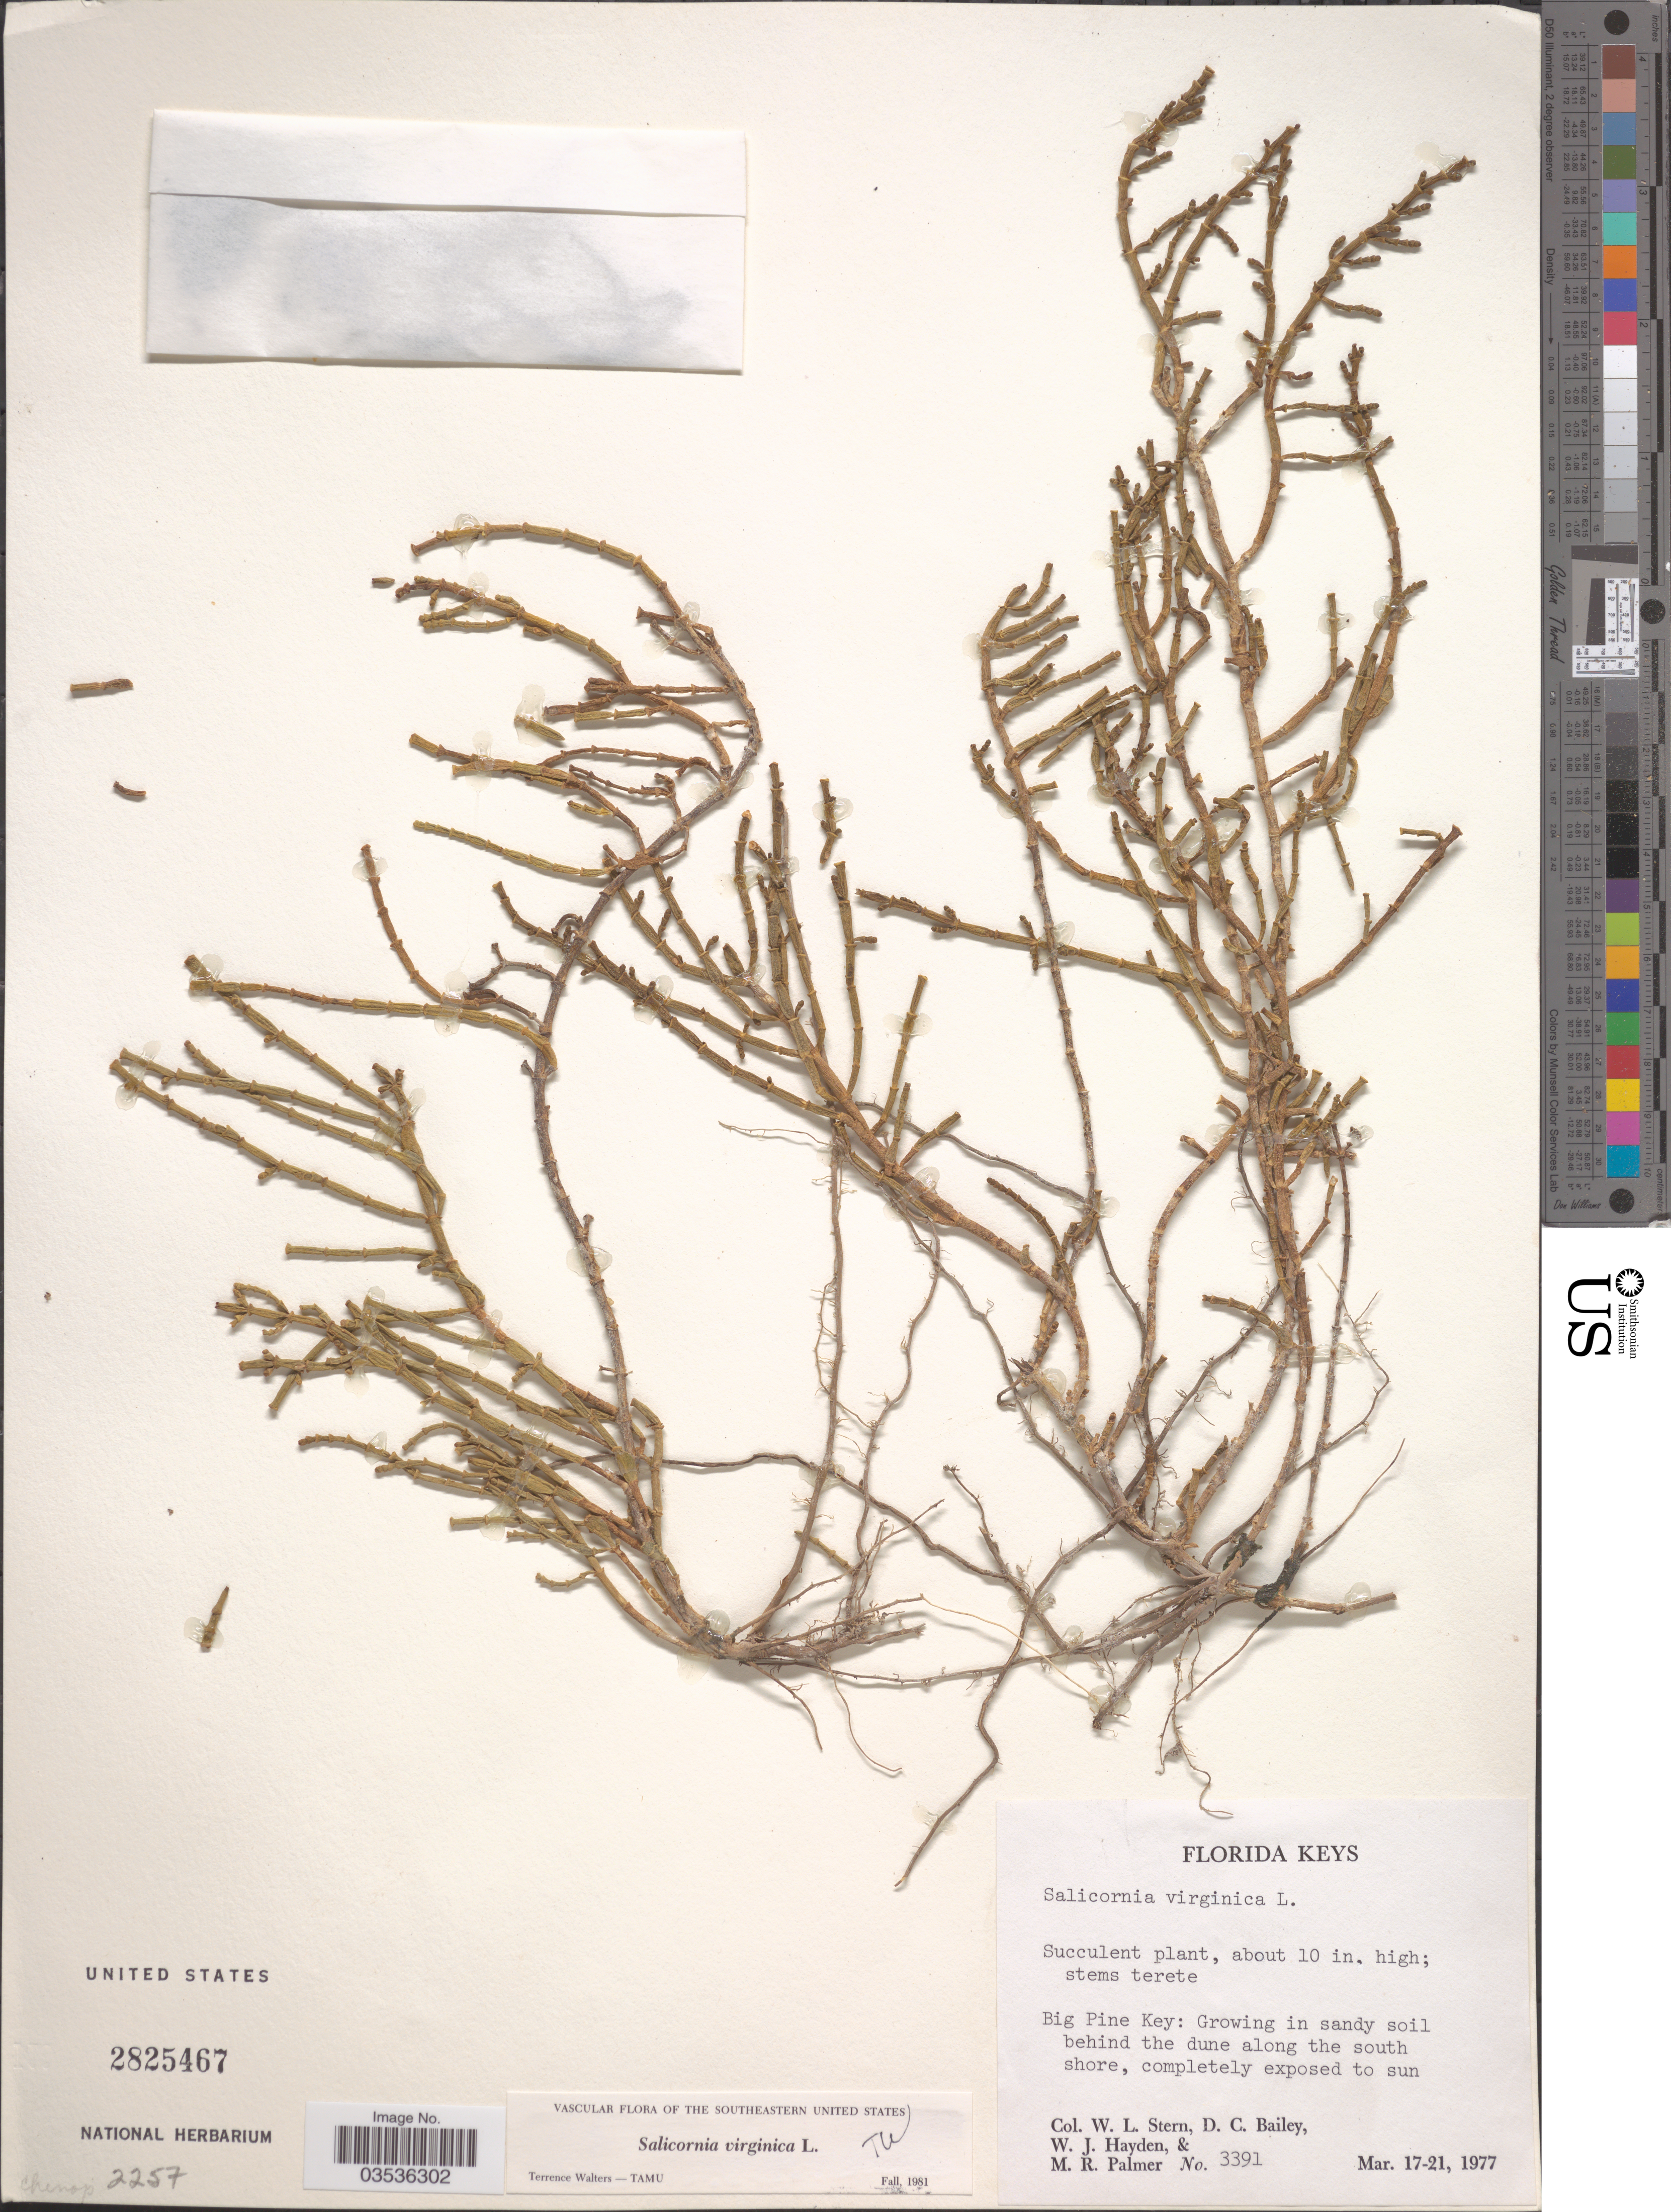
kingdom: Plantae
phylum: Tracheophyta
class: Magnoliopsida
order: Caryophyllales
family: Amaranthaceae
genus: Salicornia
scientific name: Salicornia ambigua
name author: Michx.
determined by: Strong, Mark T., (BOT), Smithsonian Institution - National Museum of Natural History (UNITED STATES)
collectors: W. L. Stern, D. C. Bailey, W. Hayden & M. R. Palmer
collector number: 3391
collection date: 1977-03-17/1977-03-21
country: United States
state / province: Florida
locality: Big Pine Key. Florida Keys.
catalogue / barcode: US 2825467